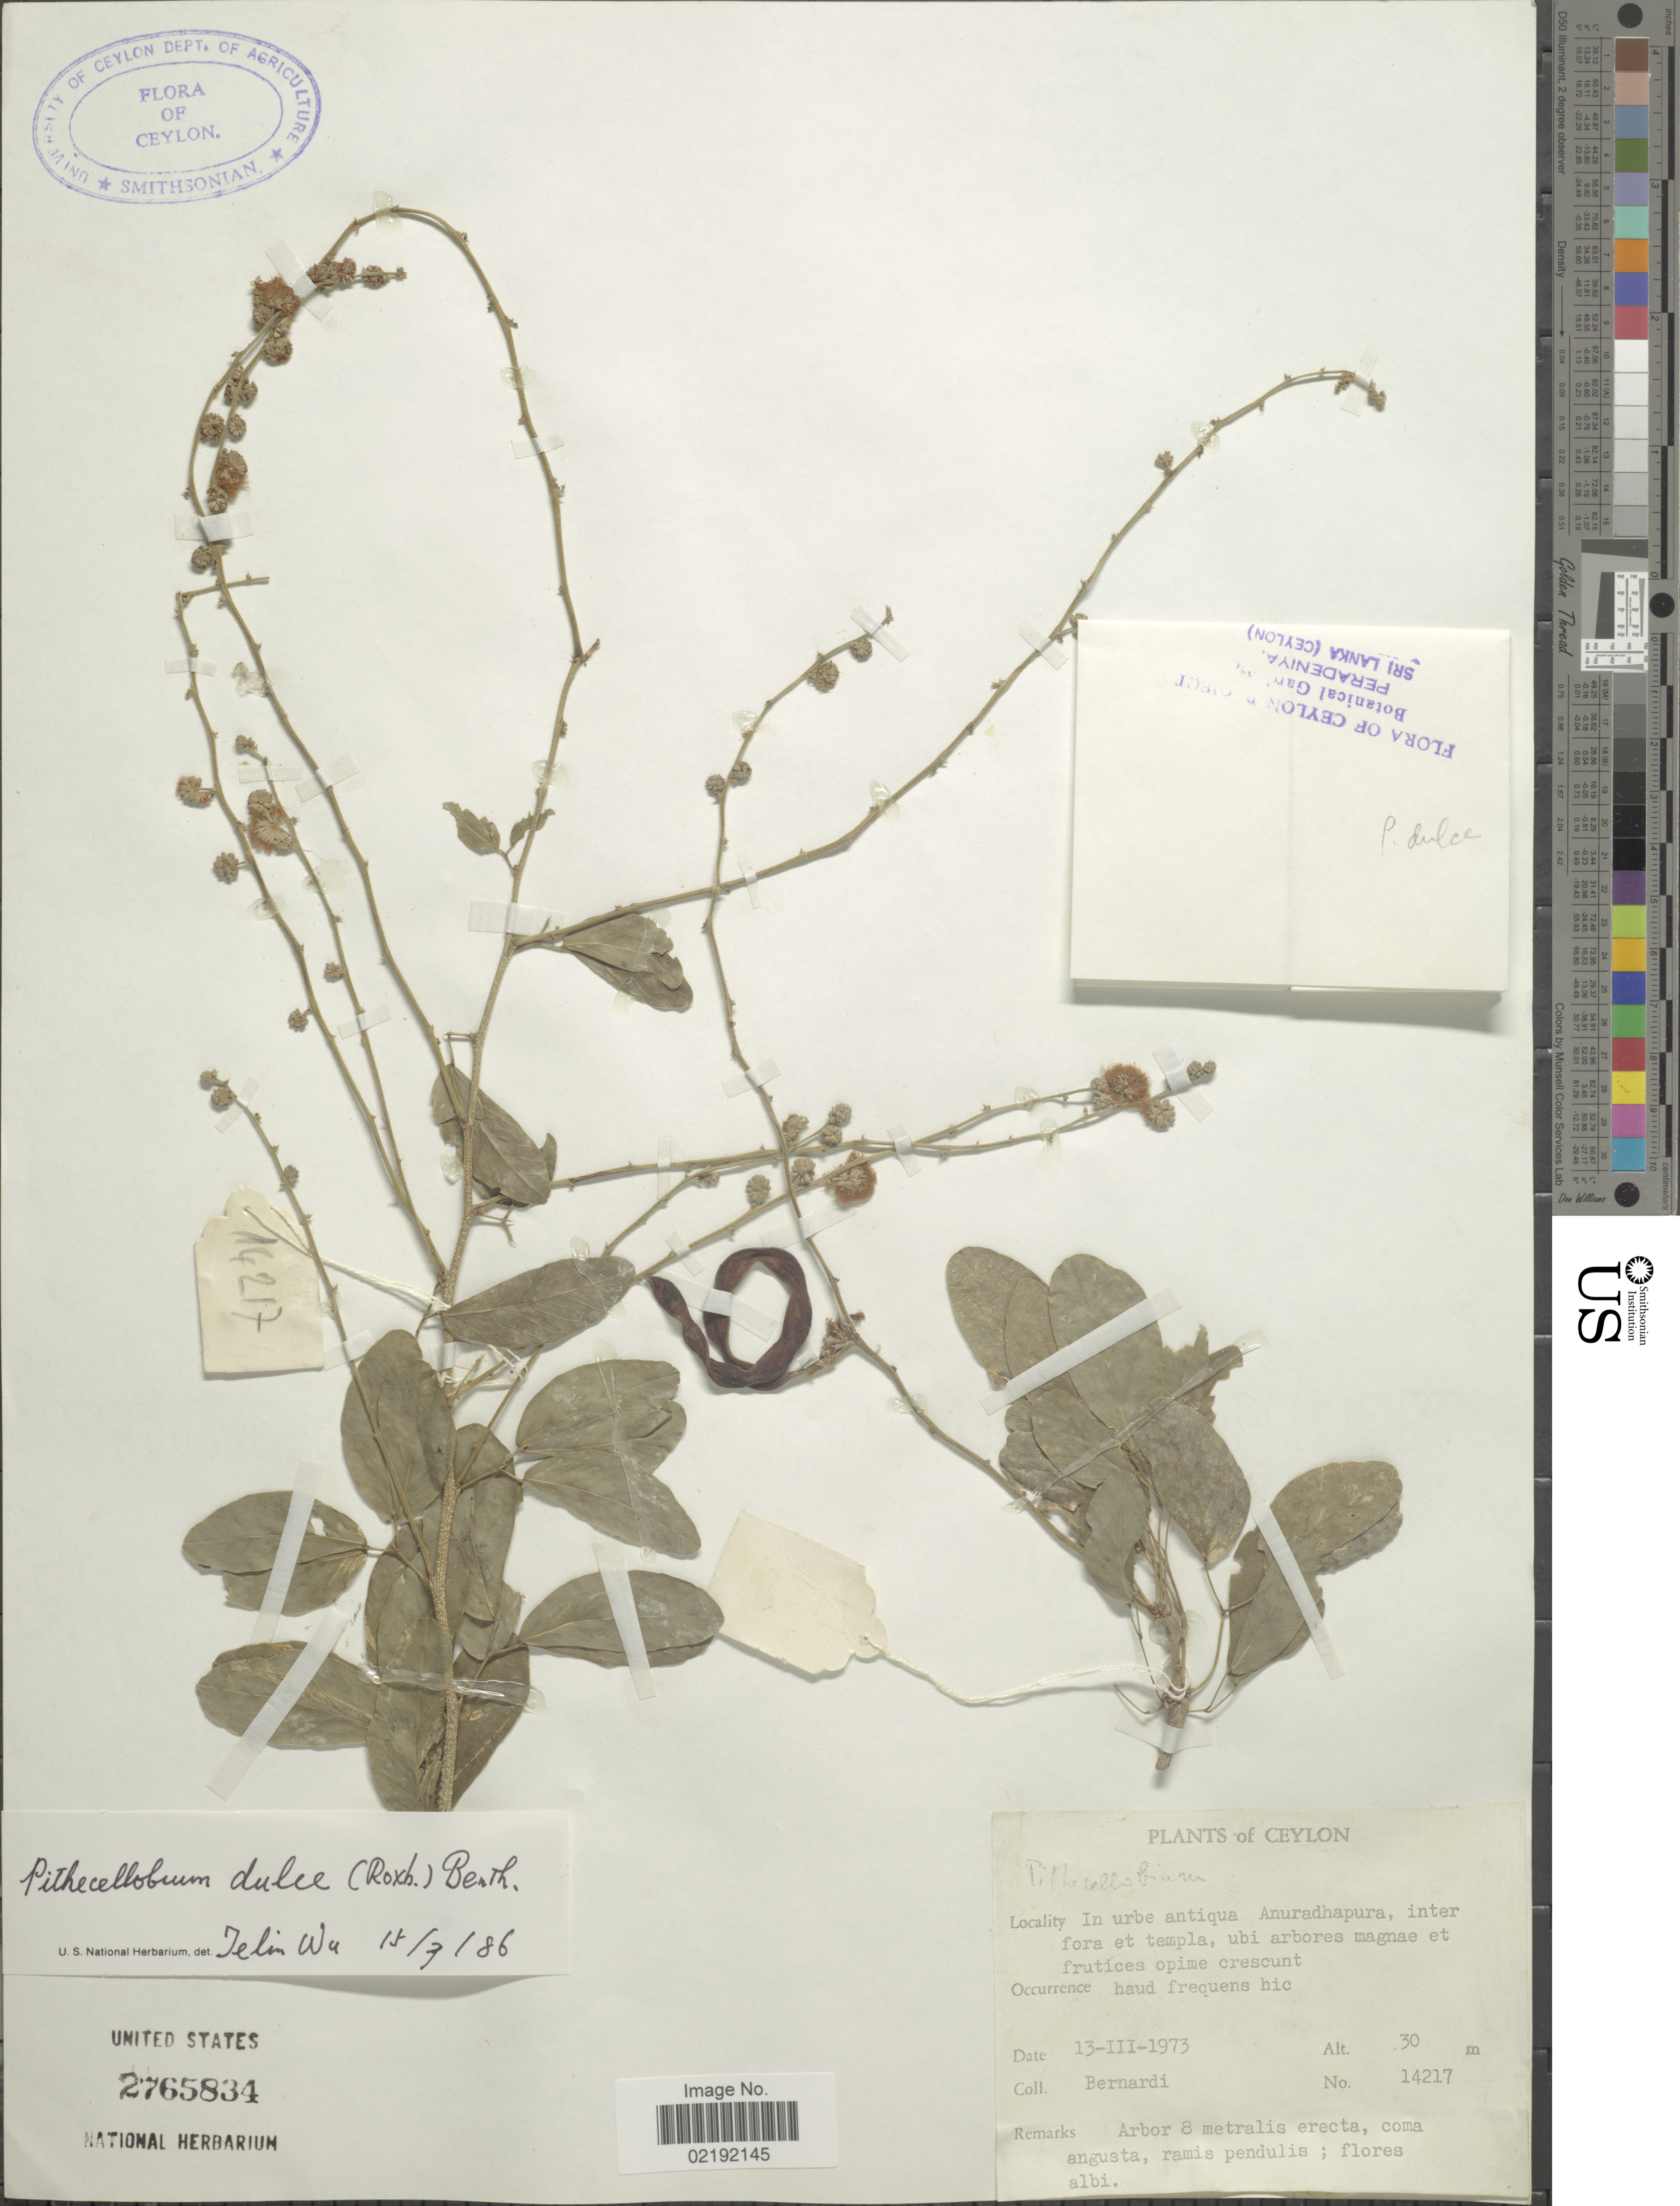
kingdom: Plantae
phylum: Tracheophyta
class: Magnoliopsida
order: Fabales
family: Fabaceae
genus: Pithecellobium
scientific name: Pithecellobium sp.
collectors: Bernardi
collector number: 14217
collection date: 1973-03-13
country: Sri Lanka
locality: Ceylon. In urbe antiqua Anuradhapura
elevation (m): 30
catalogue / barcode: US 2765834